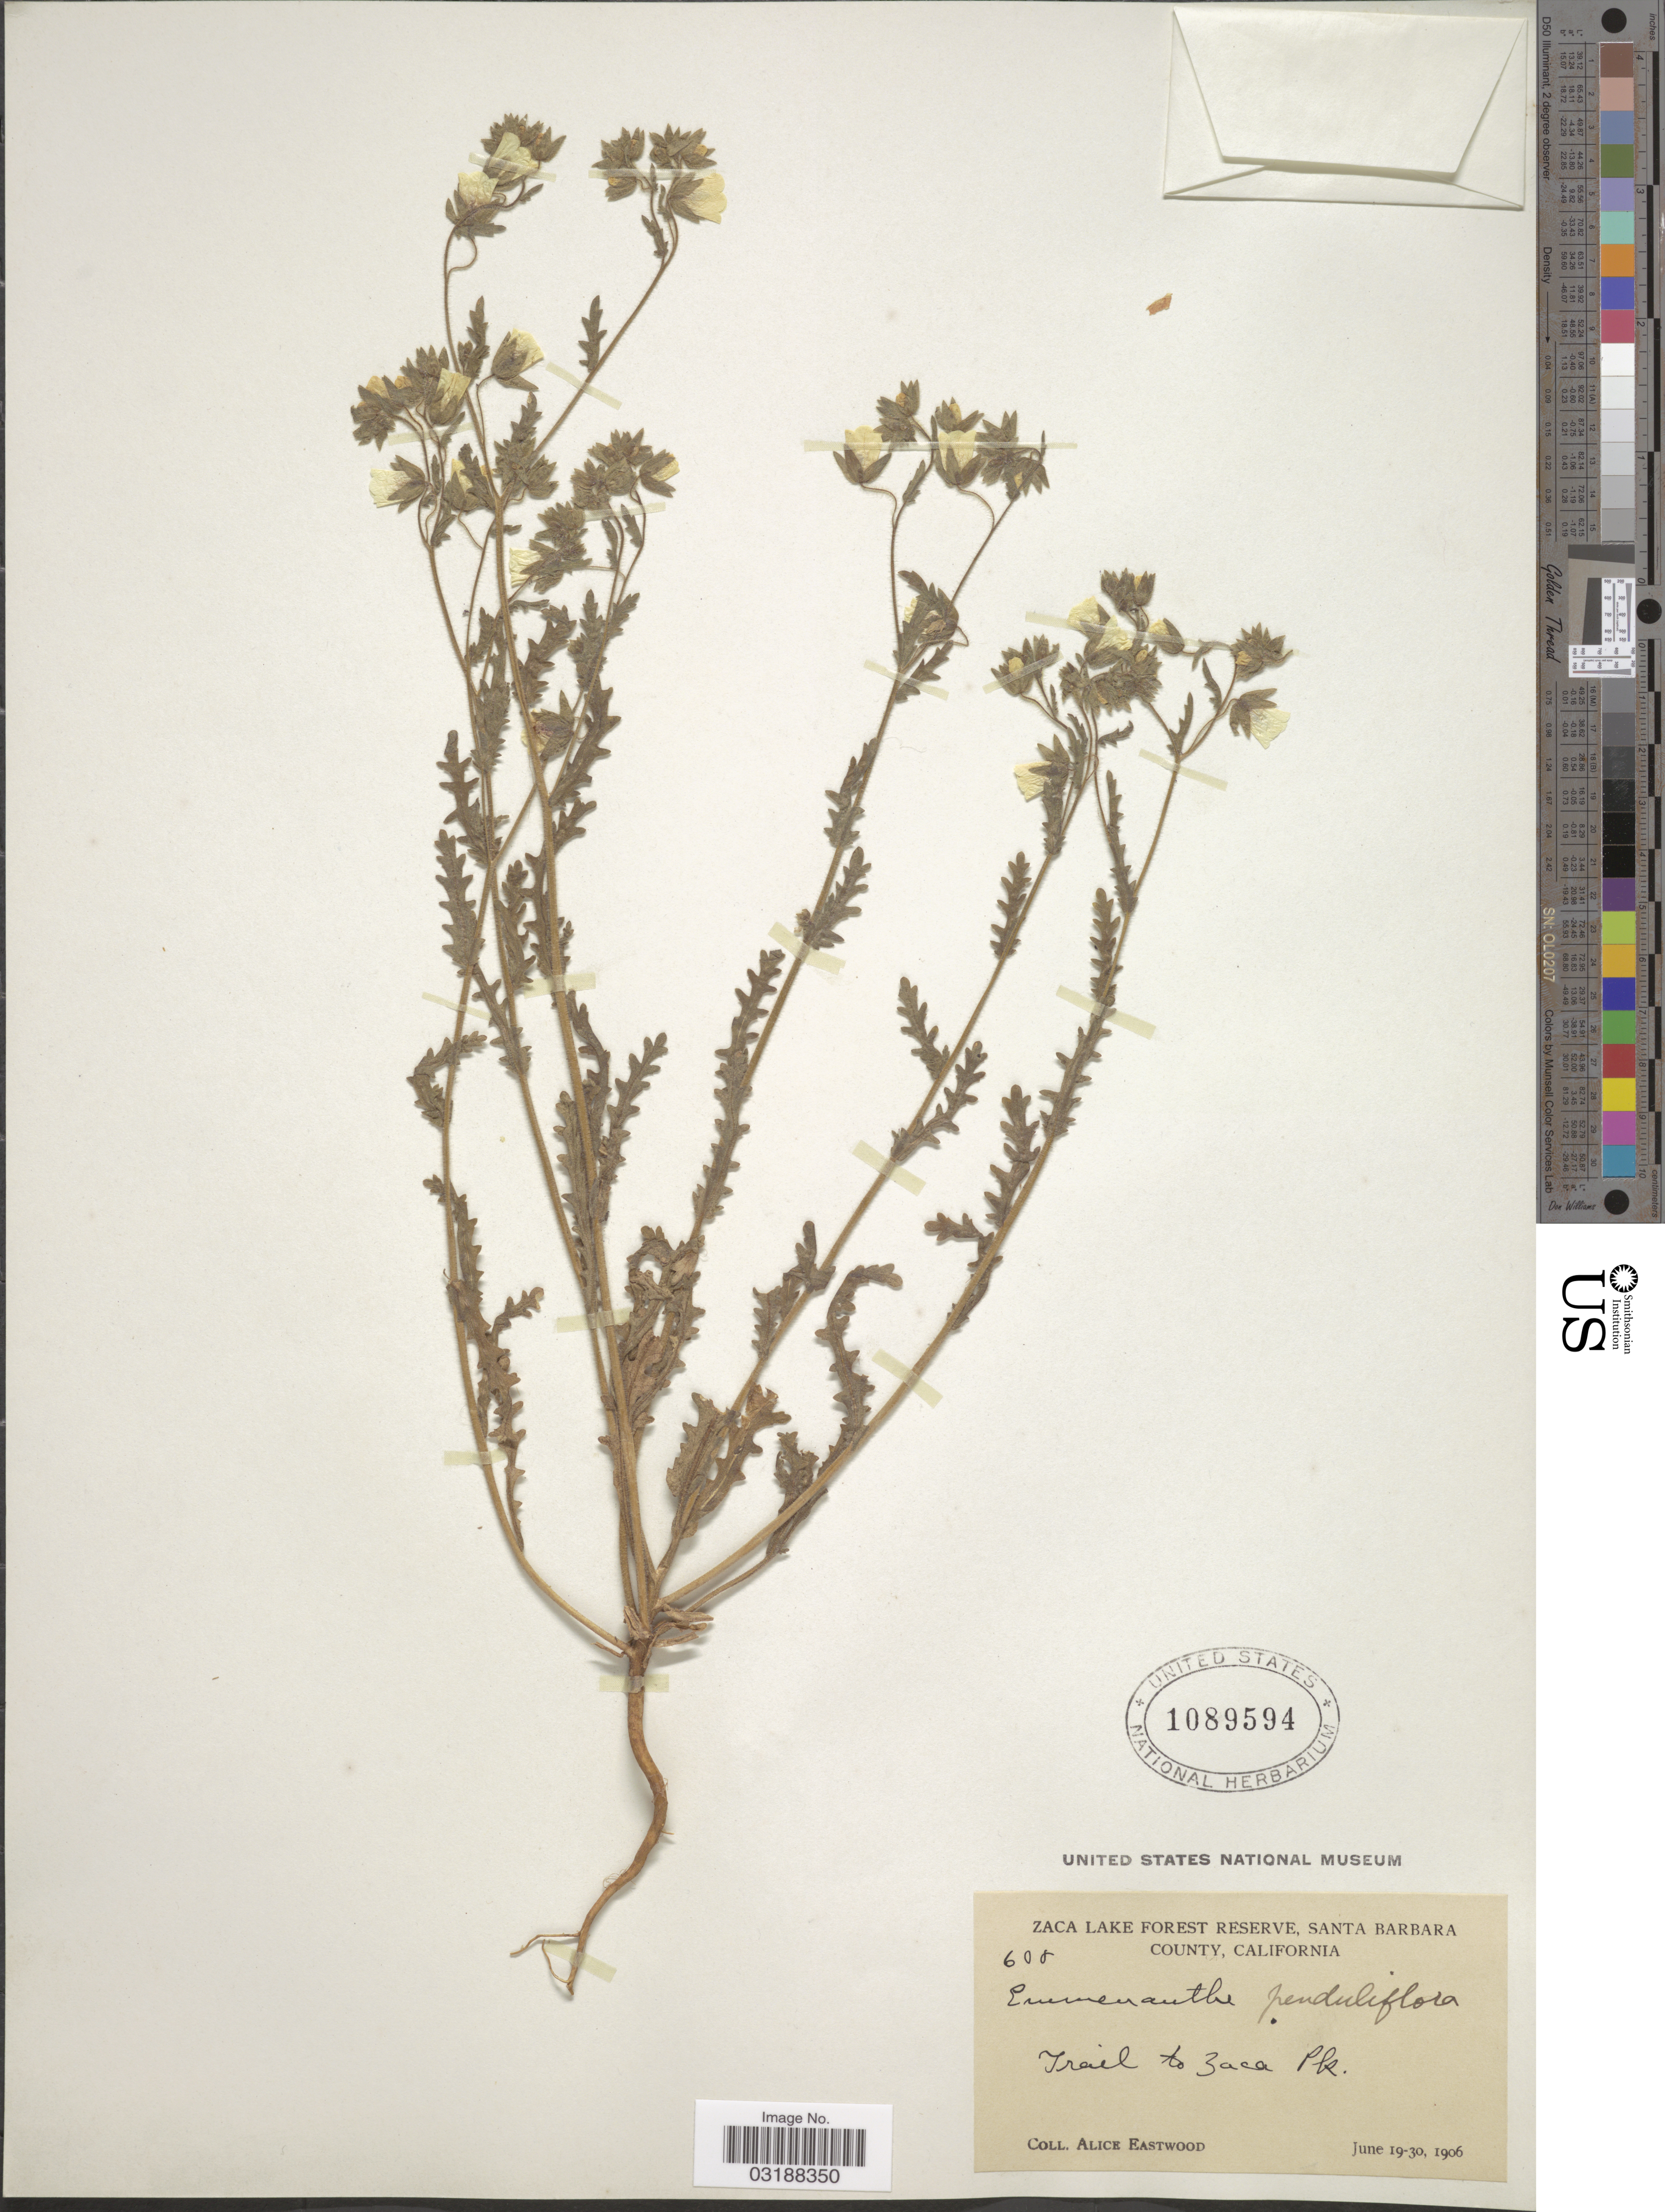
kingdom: Plantae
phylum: Tracheophyta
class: Magnoliopsida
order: Boraginales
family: Hydrophyllaceae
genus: Emmenanthe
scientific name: Emmenanthe penduliflora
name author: Benth.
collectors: A. Eastwood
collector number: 608*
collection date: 1906-06-19/1906-06-30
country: United States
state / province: California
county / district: Santa Barbara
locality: Zaca Lake Forest Reserve, Santa Barbara County. Trail to Zaca Pk.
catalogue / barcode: US 1089594